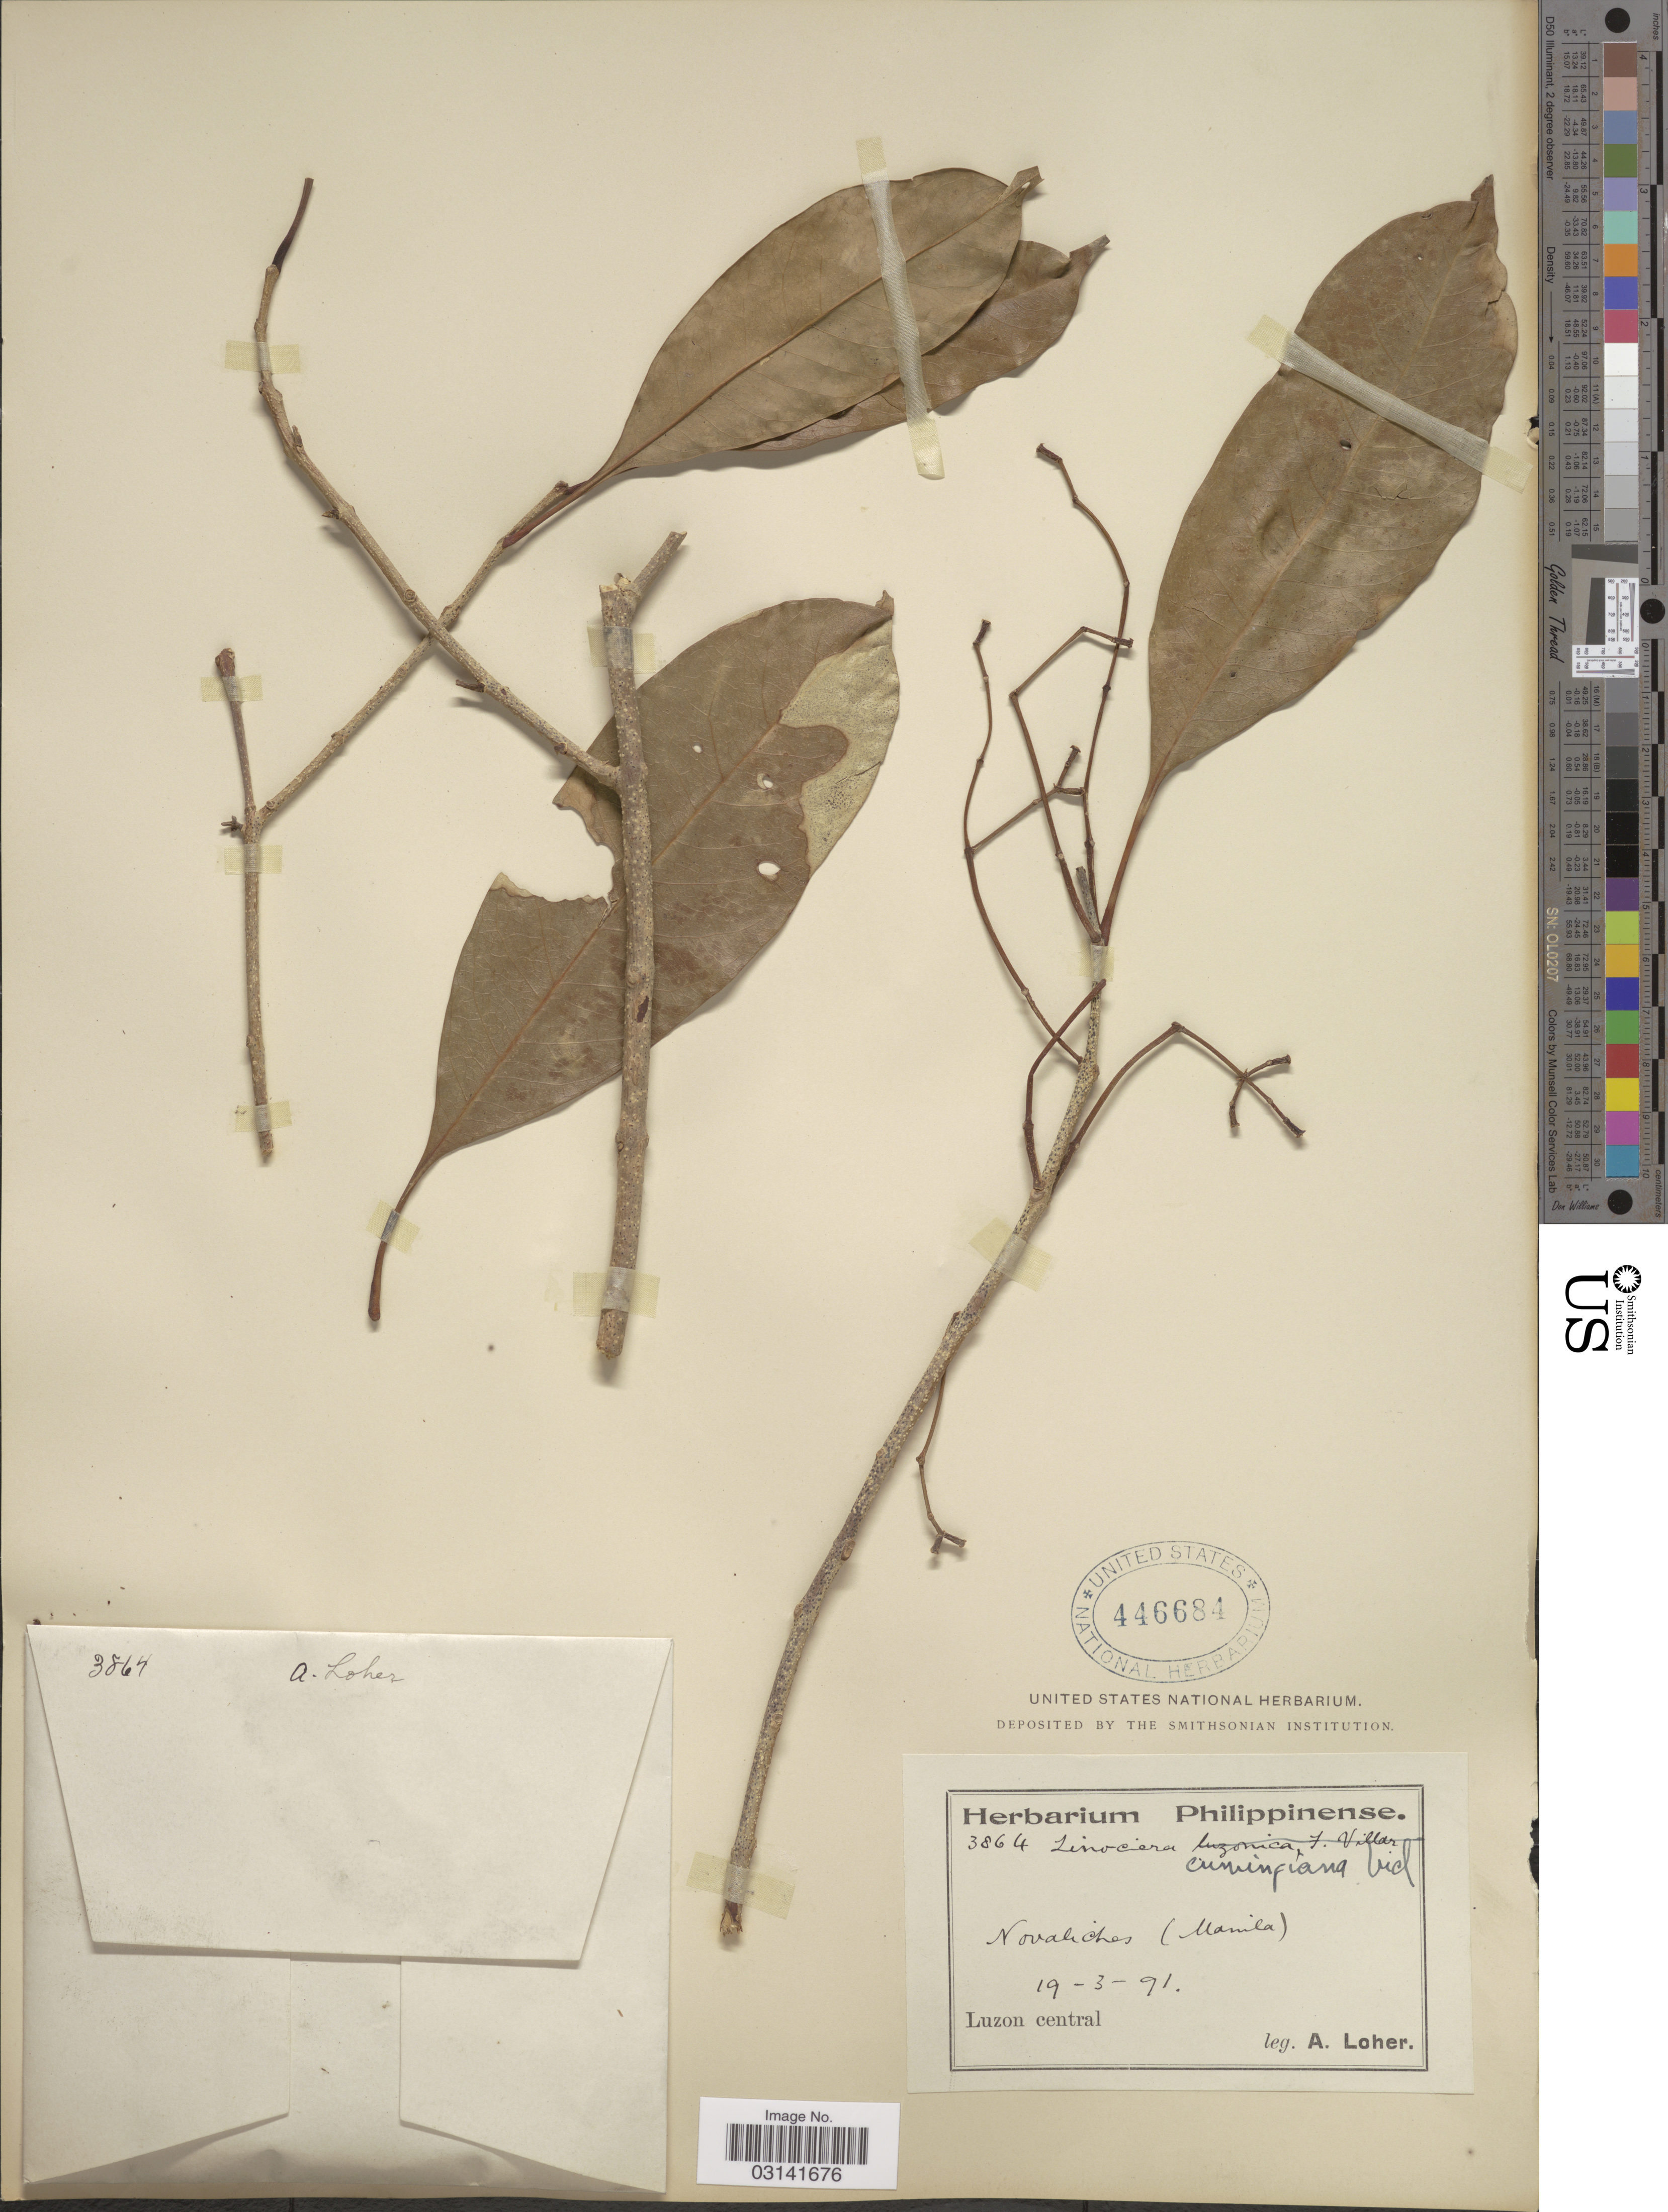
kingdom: Plantae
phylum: Tracheophyta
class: Magnoliopsida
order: Lamiales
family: Oleaceae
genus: Chionanthus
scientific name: Chionanthus ramiflorus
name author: Roxb.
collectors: A. Loher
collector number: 3864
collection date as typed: Transcribed d/m/y: 19/3/91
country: Philippines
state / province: Central Luzon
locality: Novaliches (Manila). Luzon central.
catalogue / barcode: US 446684